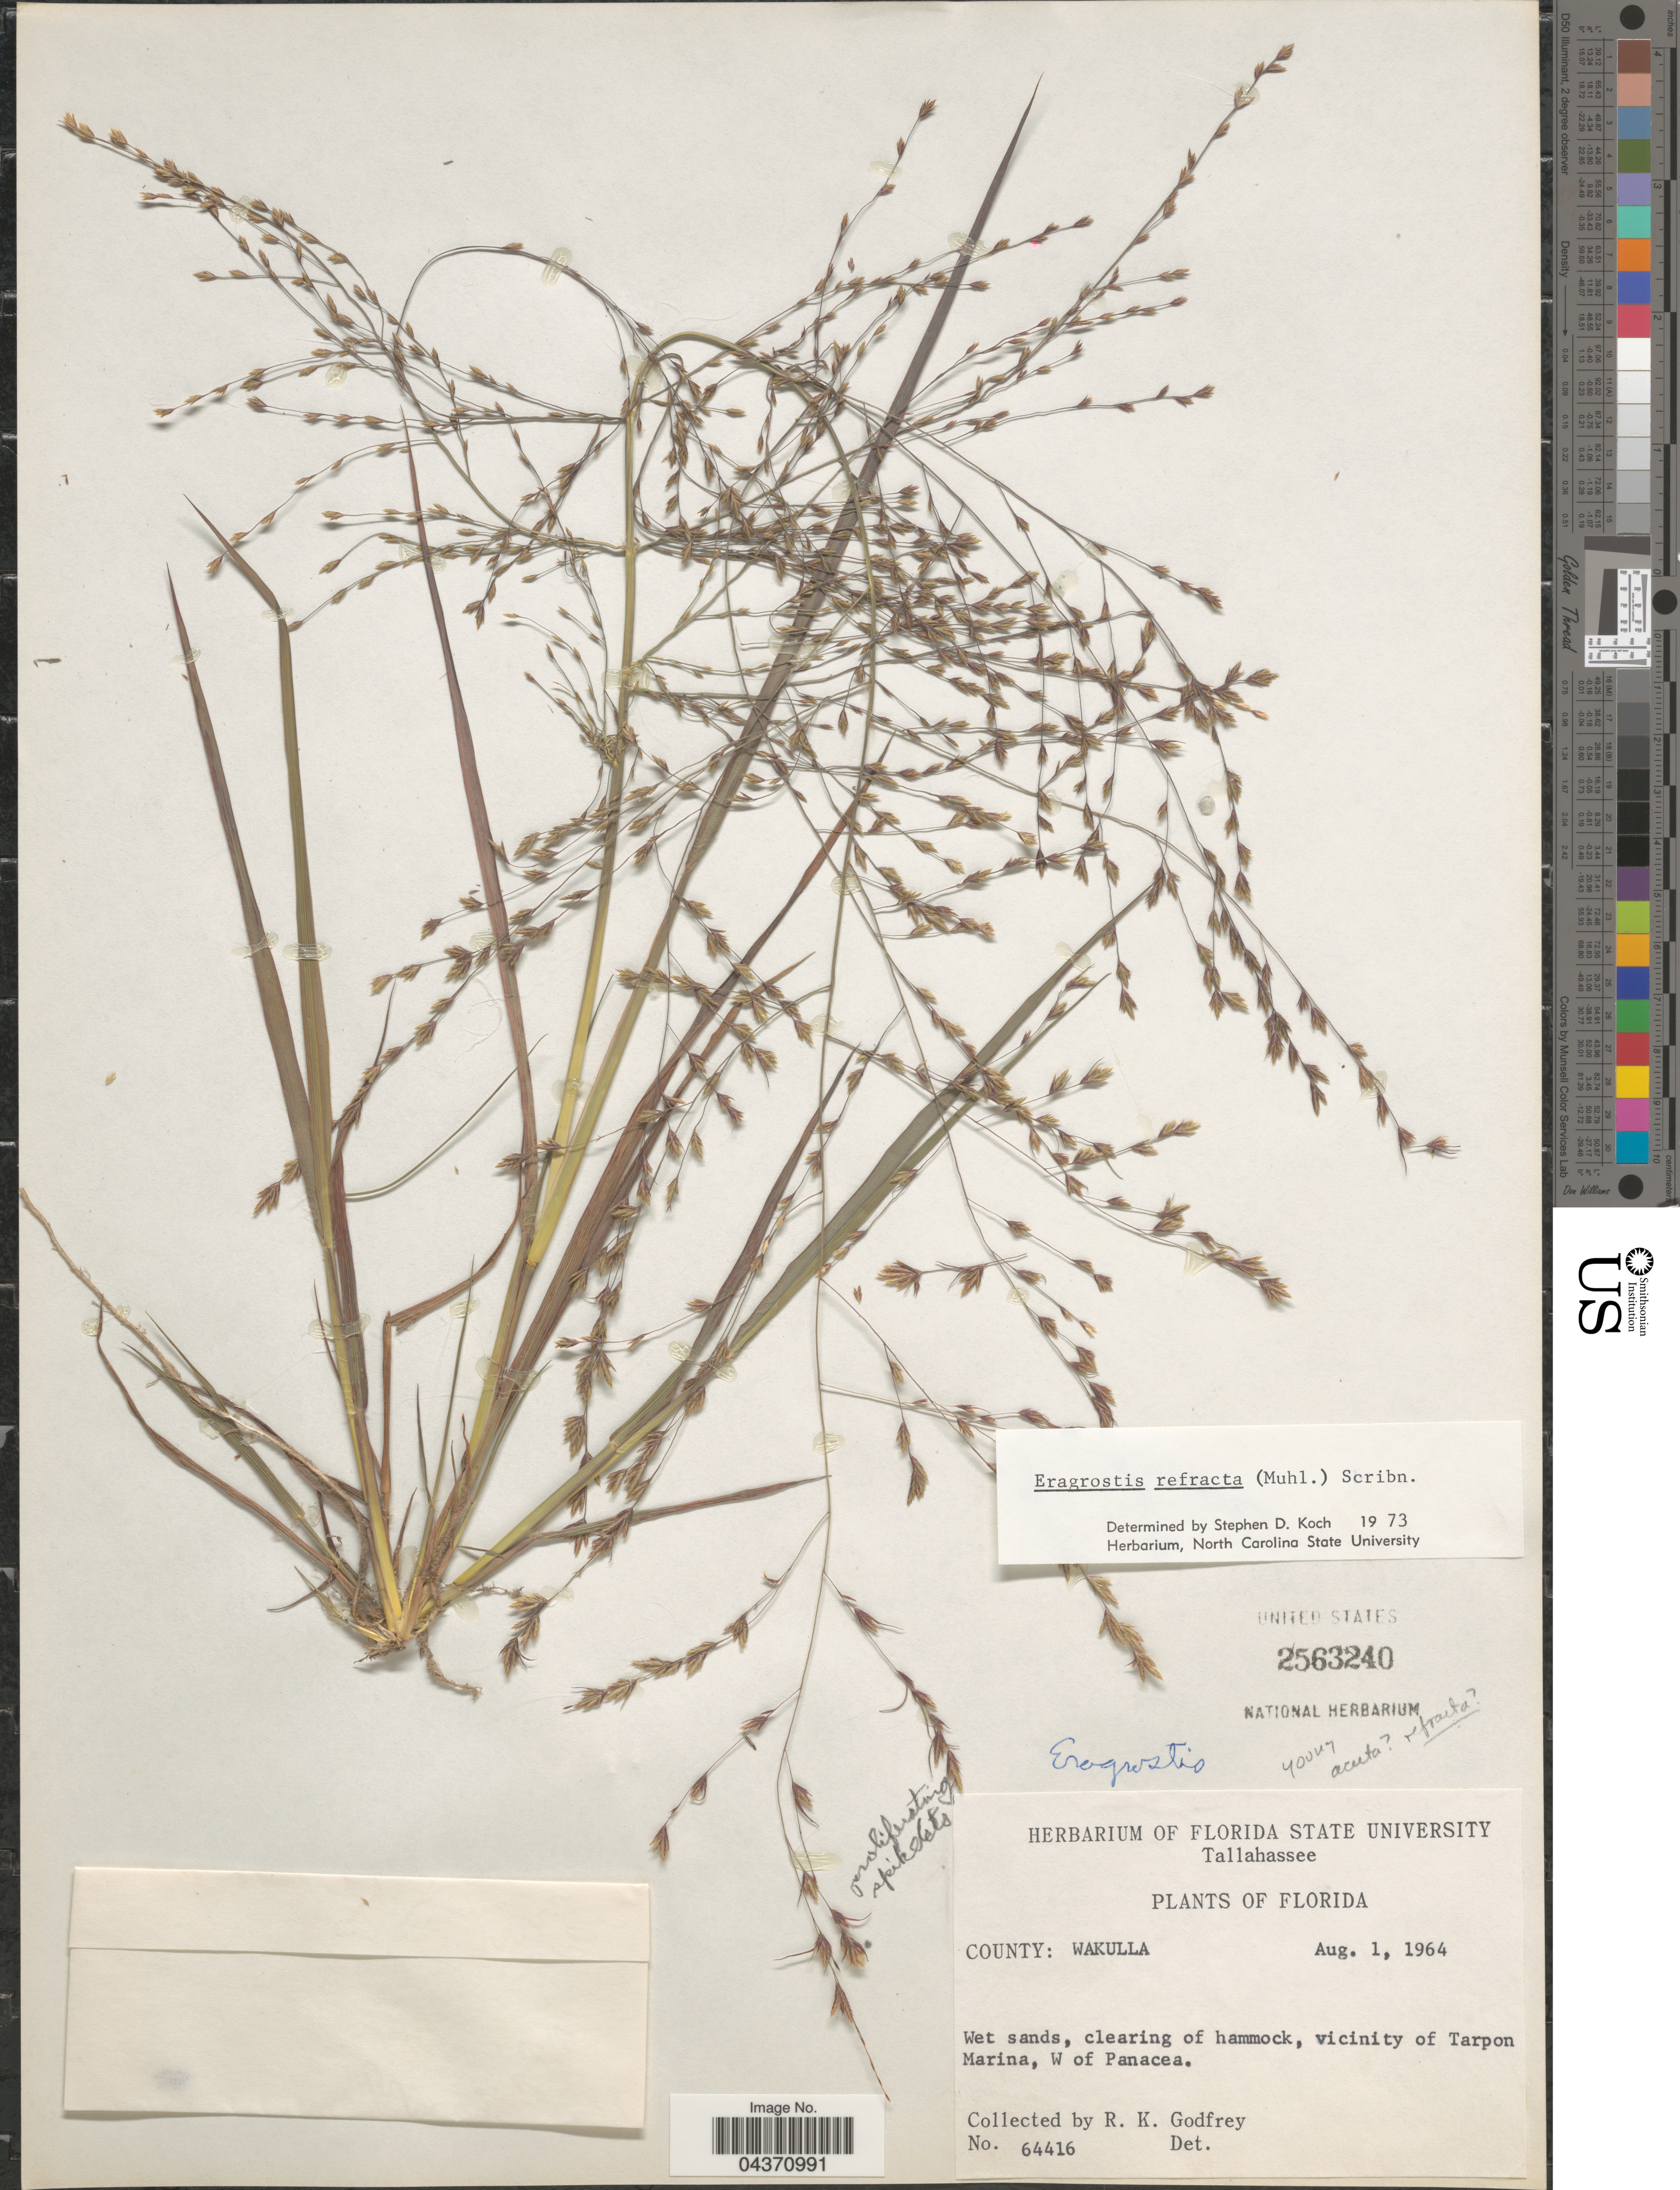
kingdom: Plantae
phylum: Tracheophyta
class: Liliopsida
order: Poales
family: Poaceae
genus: Eragrostis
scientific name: Eragrostis refracta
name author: (Muhl.) Scribn.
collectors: R. K. Godfrey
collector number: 64416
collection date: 1964-08-01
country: United States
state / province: Florida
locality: County: Wakulla. Vicinity of Tarpon Marina, W of Panacea.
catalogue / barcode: US 2563240